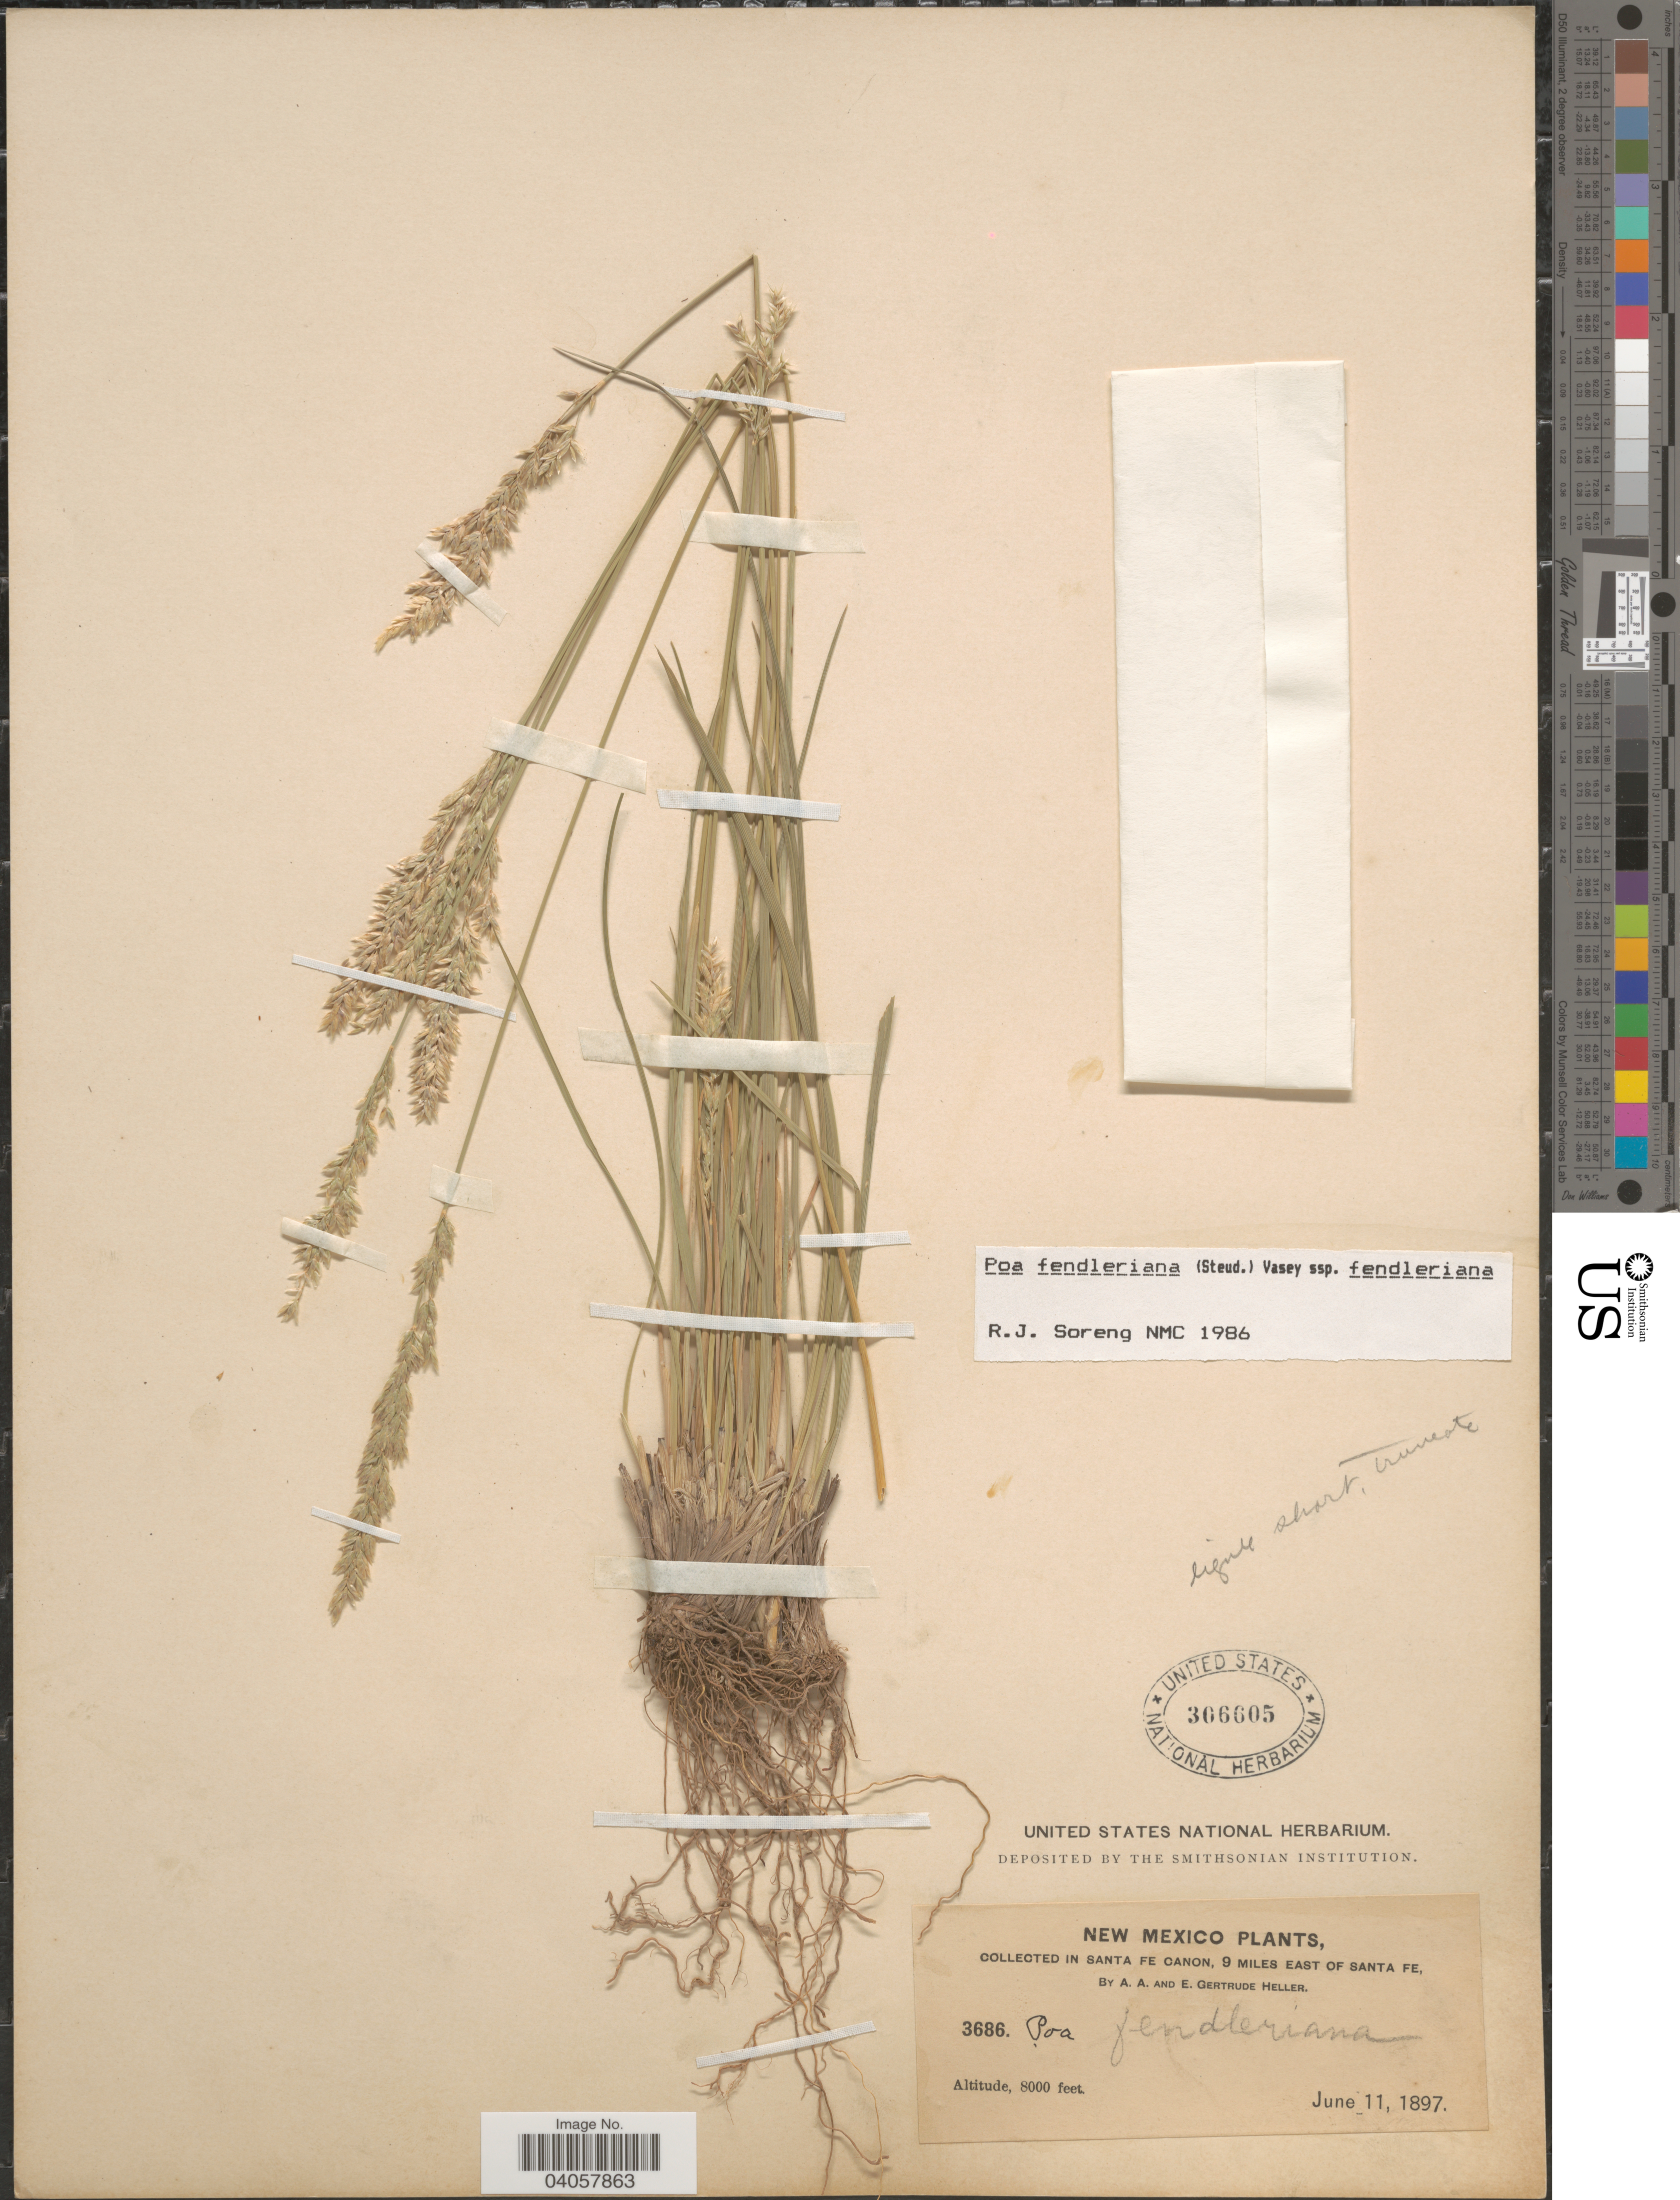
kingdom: Plantae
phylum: Tracheophyta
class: Liliopsida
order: Poales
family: Poaceae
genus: Poa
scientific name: Poa fendleriana subsp. fendleriana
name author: (Steud.) Vasey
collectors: A. A. Heller & E. G. Heller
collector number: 3686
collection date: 1897-06-11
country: United States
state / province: New Mexico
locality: In Santa Fe Canon, 9 miles East of Santa Fe.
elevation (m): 2438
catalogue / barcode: US 366605